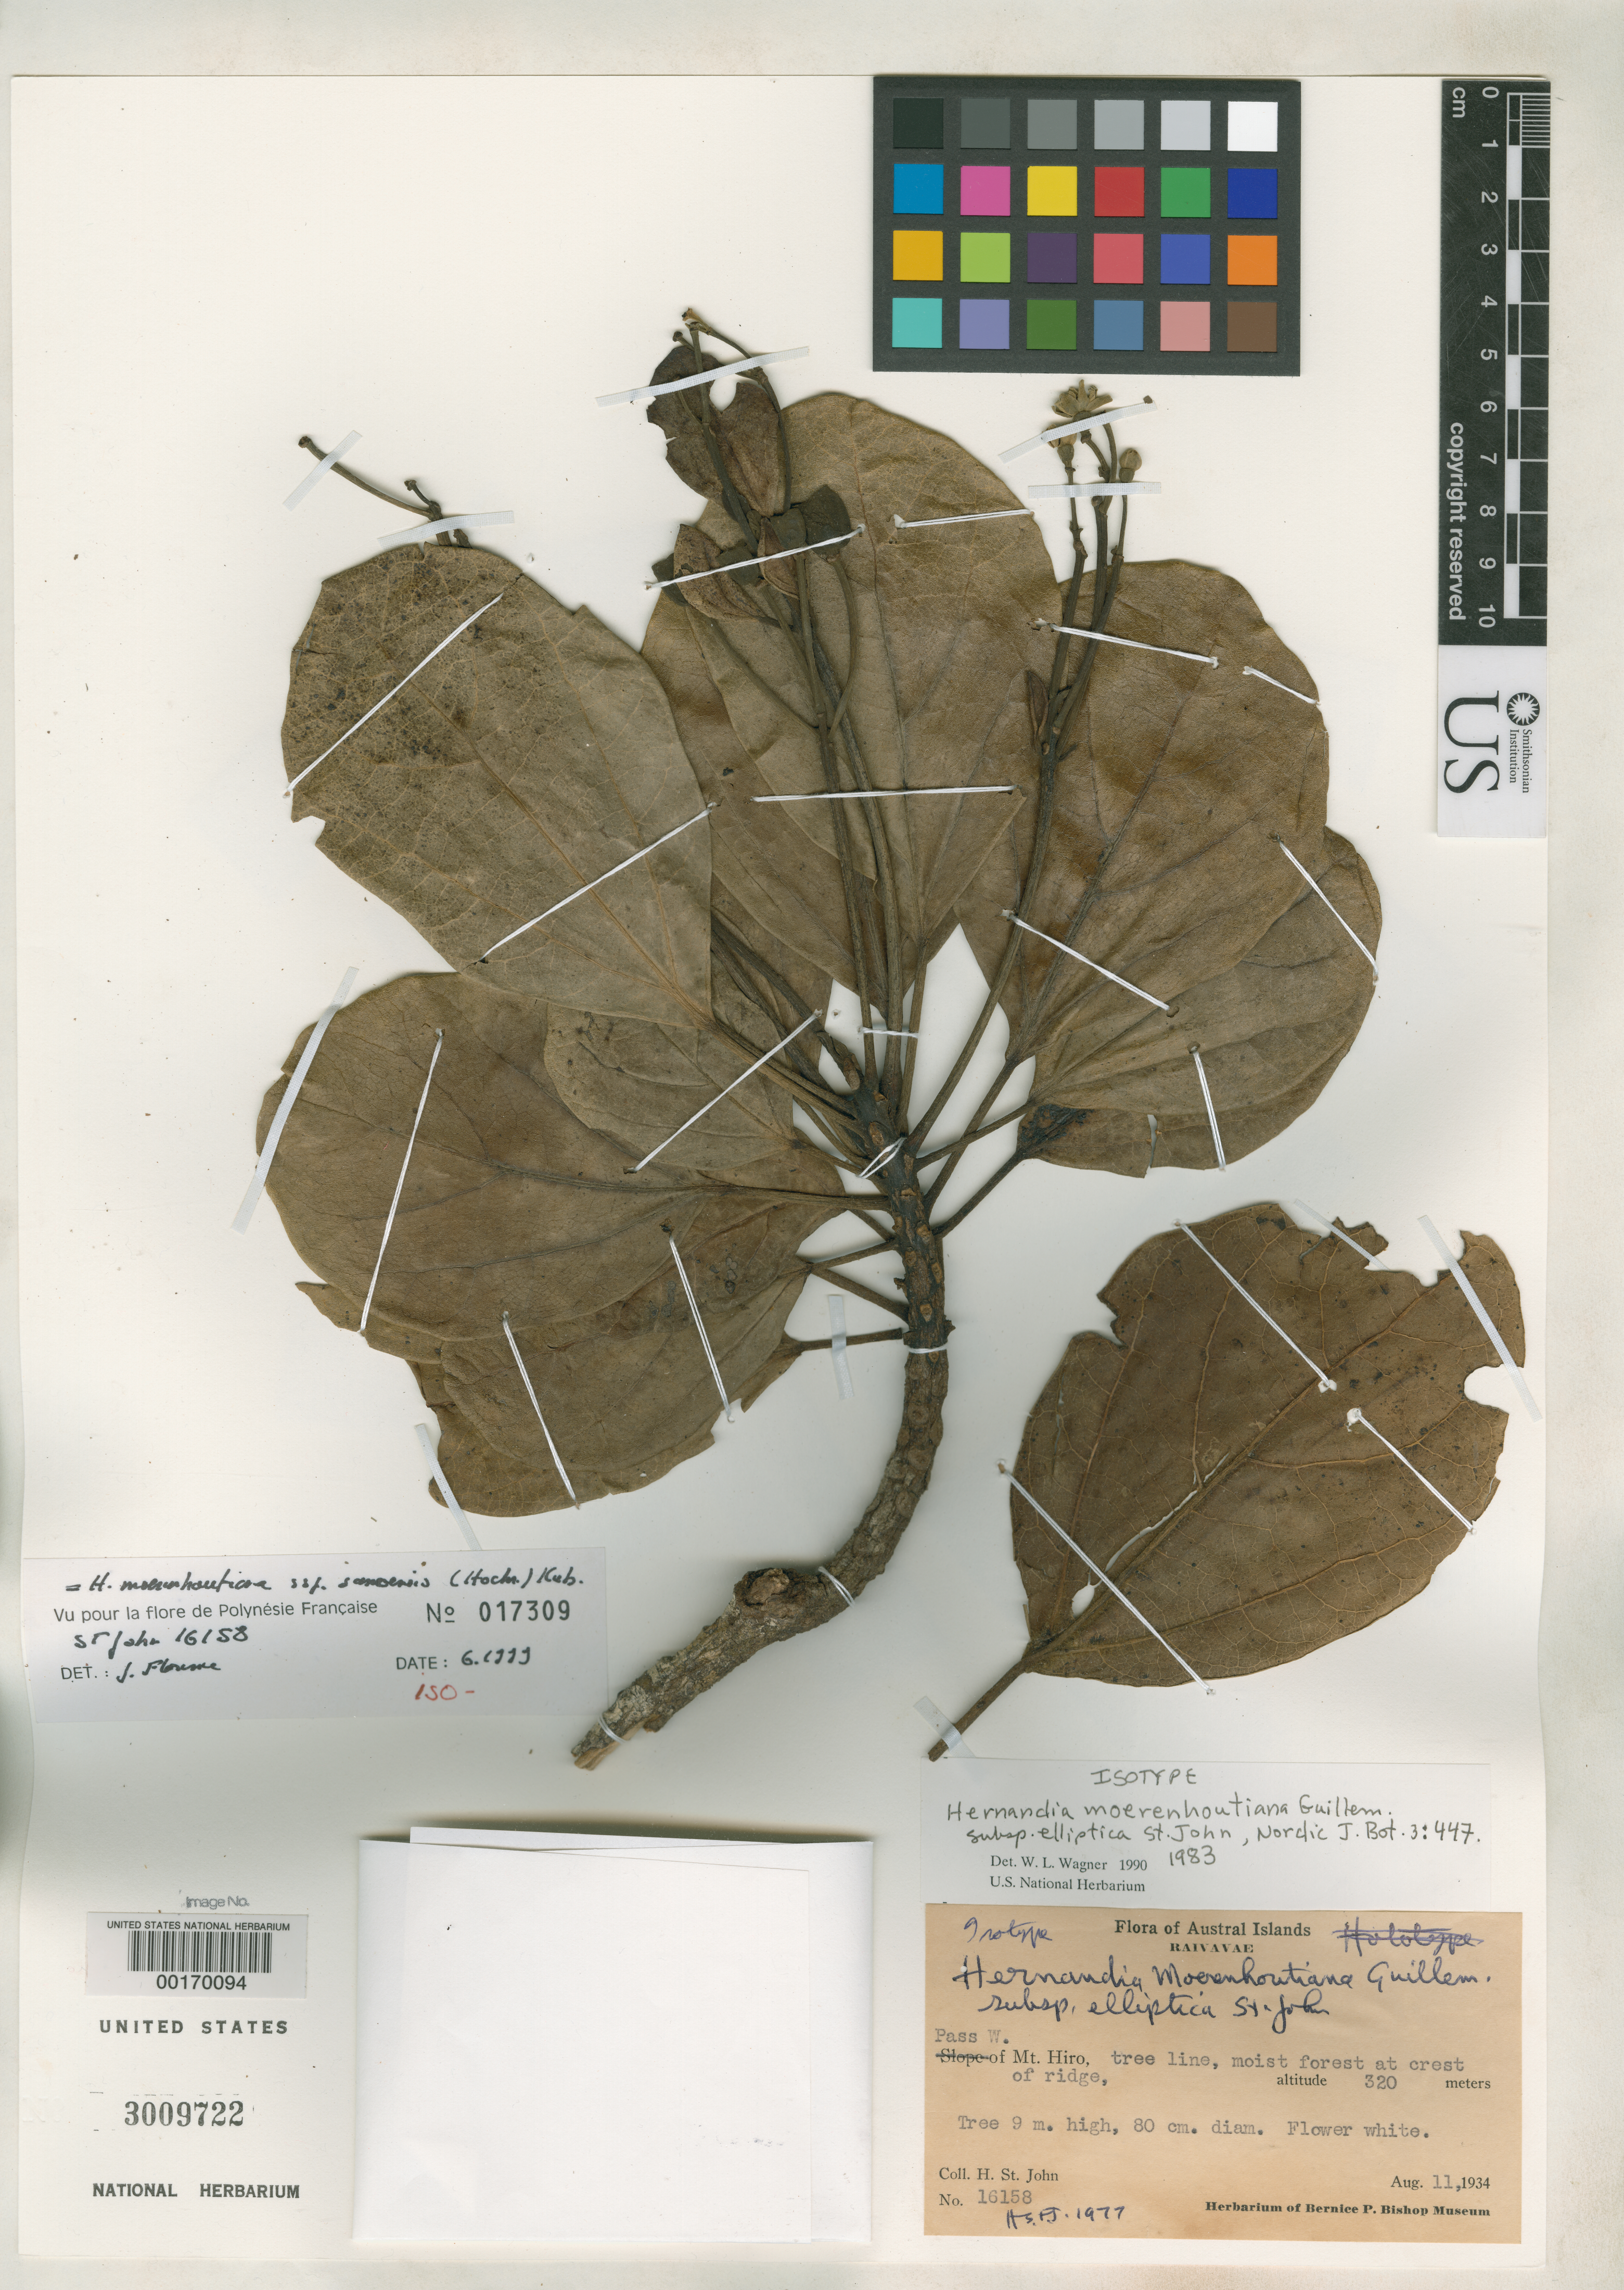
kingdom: Plantae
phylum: Tracheophyta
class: Magnoliopsida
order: Laurales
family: Hernandiaceae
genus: Hernandia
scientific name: Hernandia moerenhoutiana subsp. elliptica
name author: H. St. John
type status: Isotype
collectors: H. St. John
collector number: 16158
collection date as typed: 11 Aug 1934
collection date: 1934-08-11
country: French Polynesia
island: Raivavae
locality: Pass W of Mount Hiro, forest at crest of ridge. [Tubuai Is.]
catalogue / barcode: US 3009722